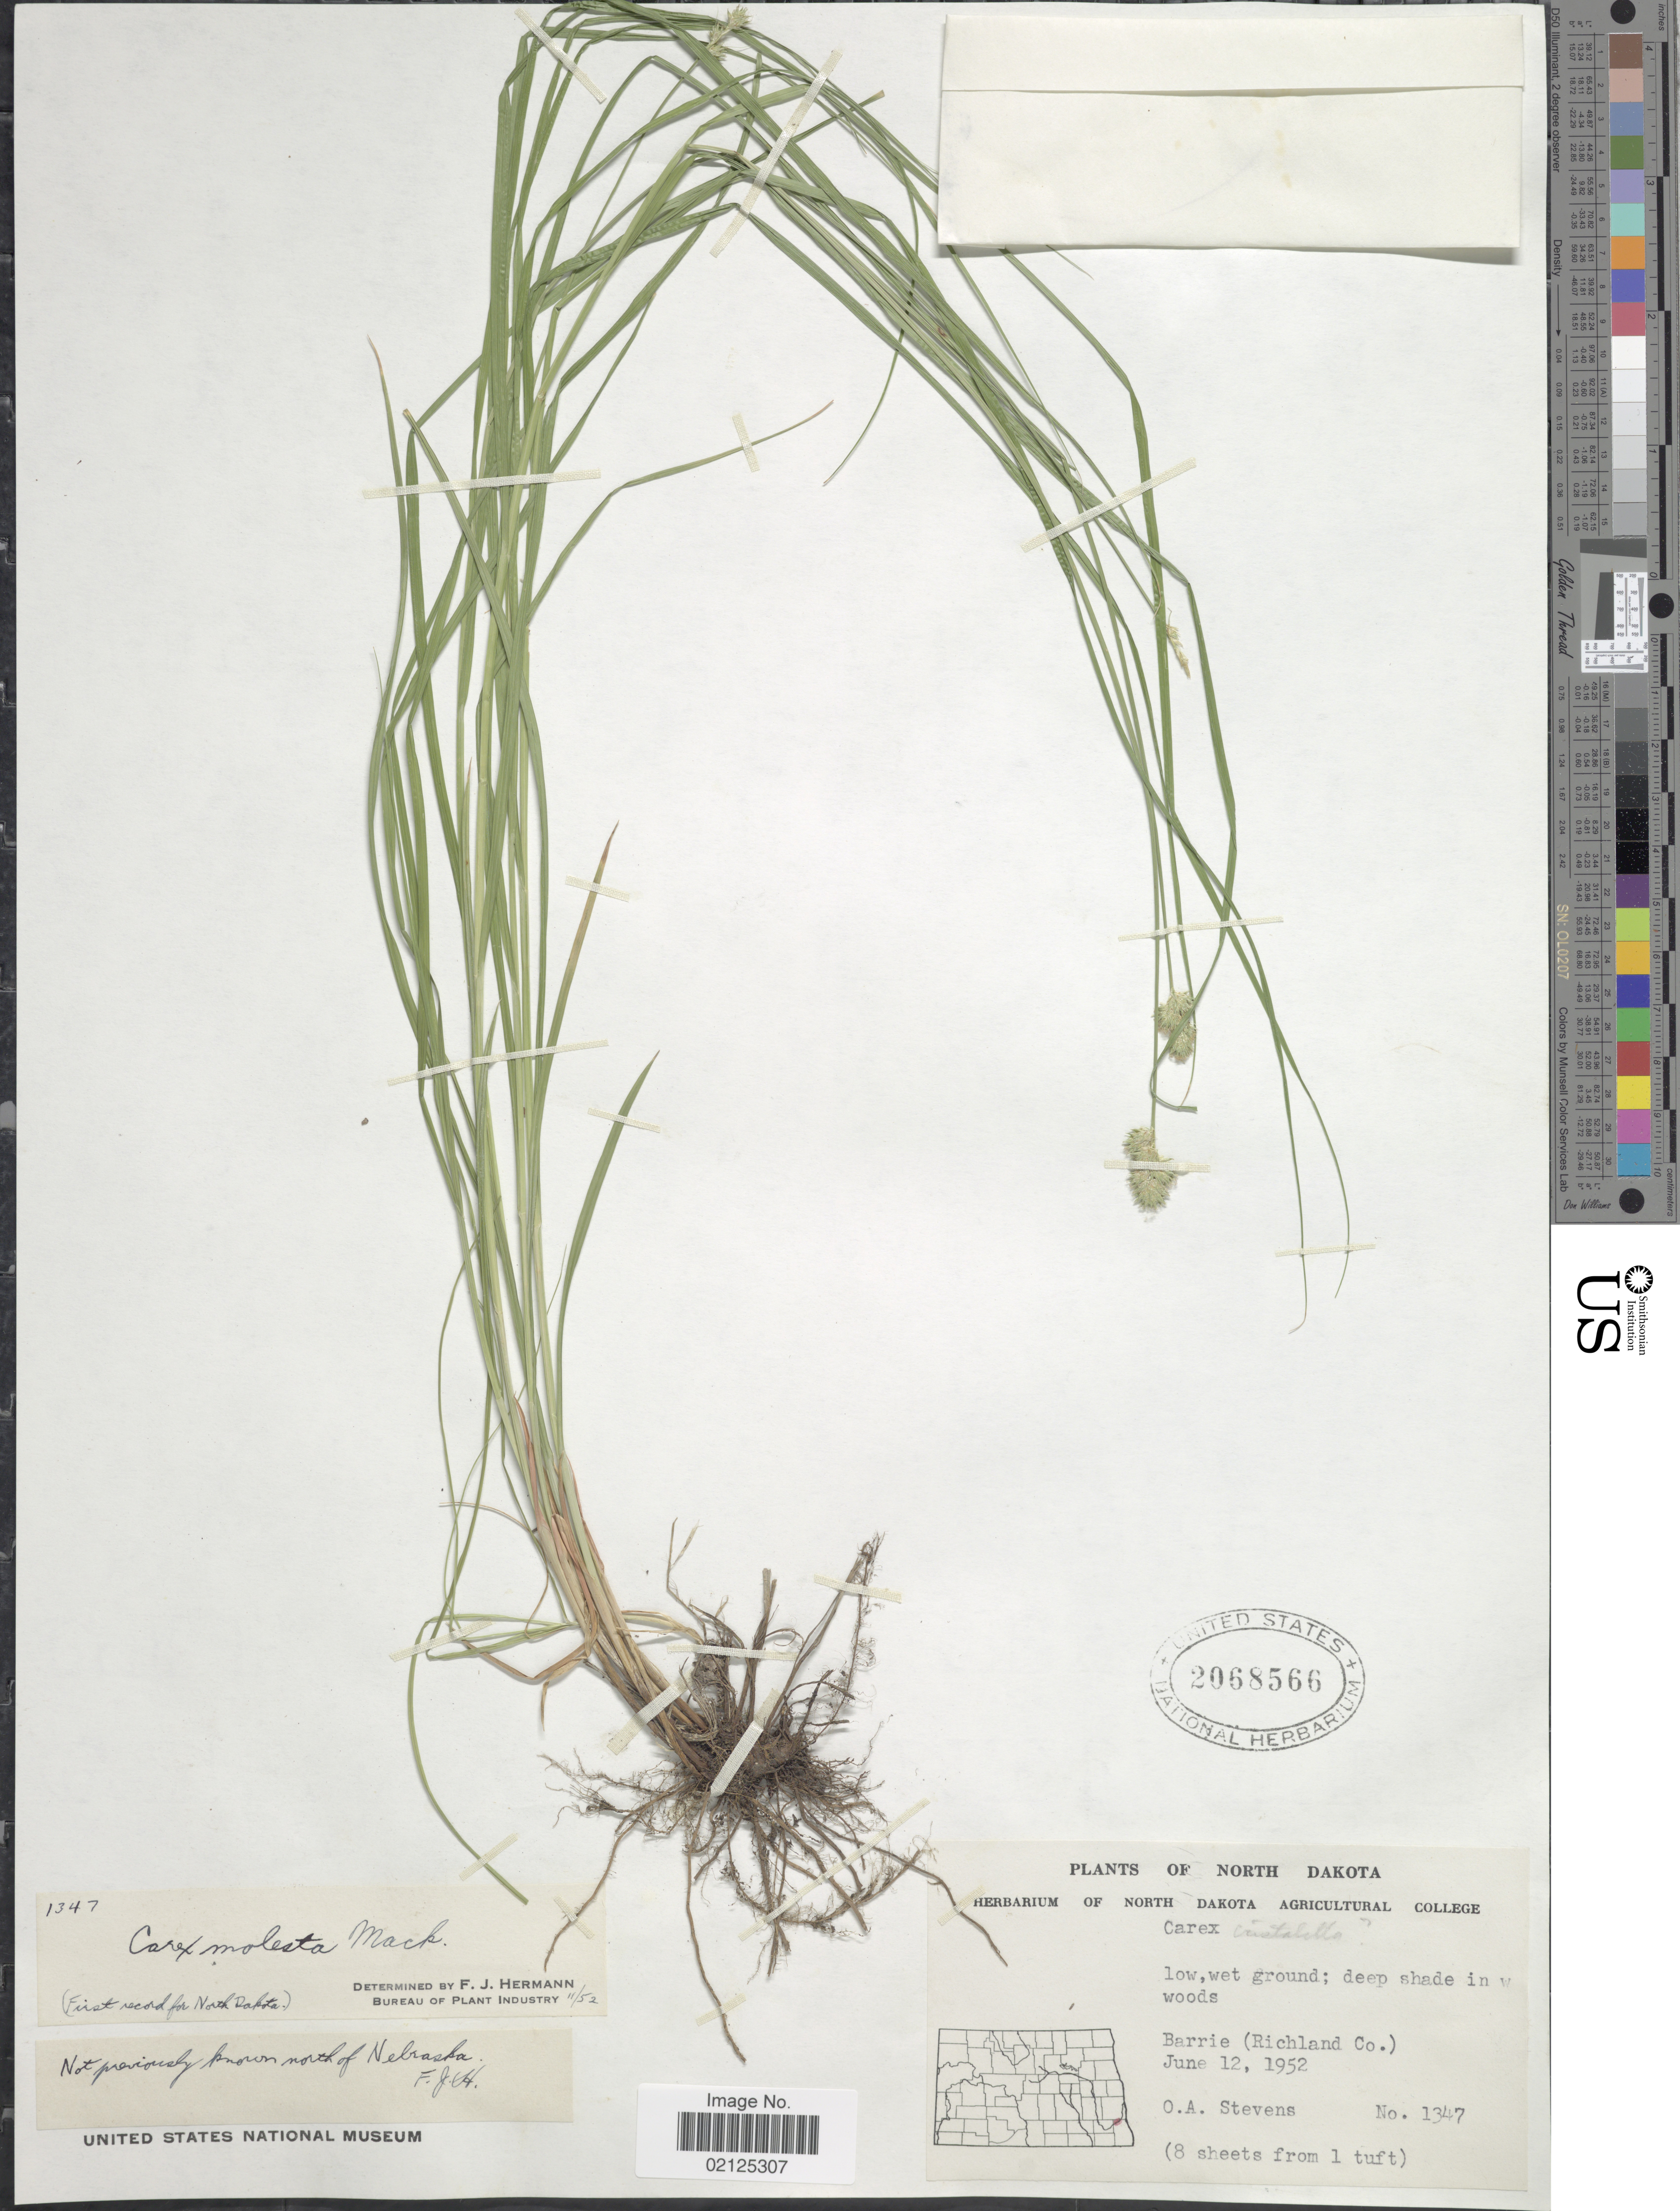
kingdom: Plantae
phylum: Tracheophyta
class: Liliopsida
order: Poales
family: Cyperaceae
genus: Carex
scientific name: Carex molesta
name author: Mack.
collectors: O. A. Stevens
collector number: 1347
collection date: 1952-06-12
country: United States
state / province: North Dakota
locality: Low, wet ground; deep shade in woods, barrie (Richland Co.)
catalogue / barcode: US 2068566